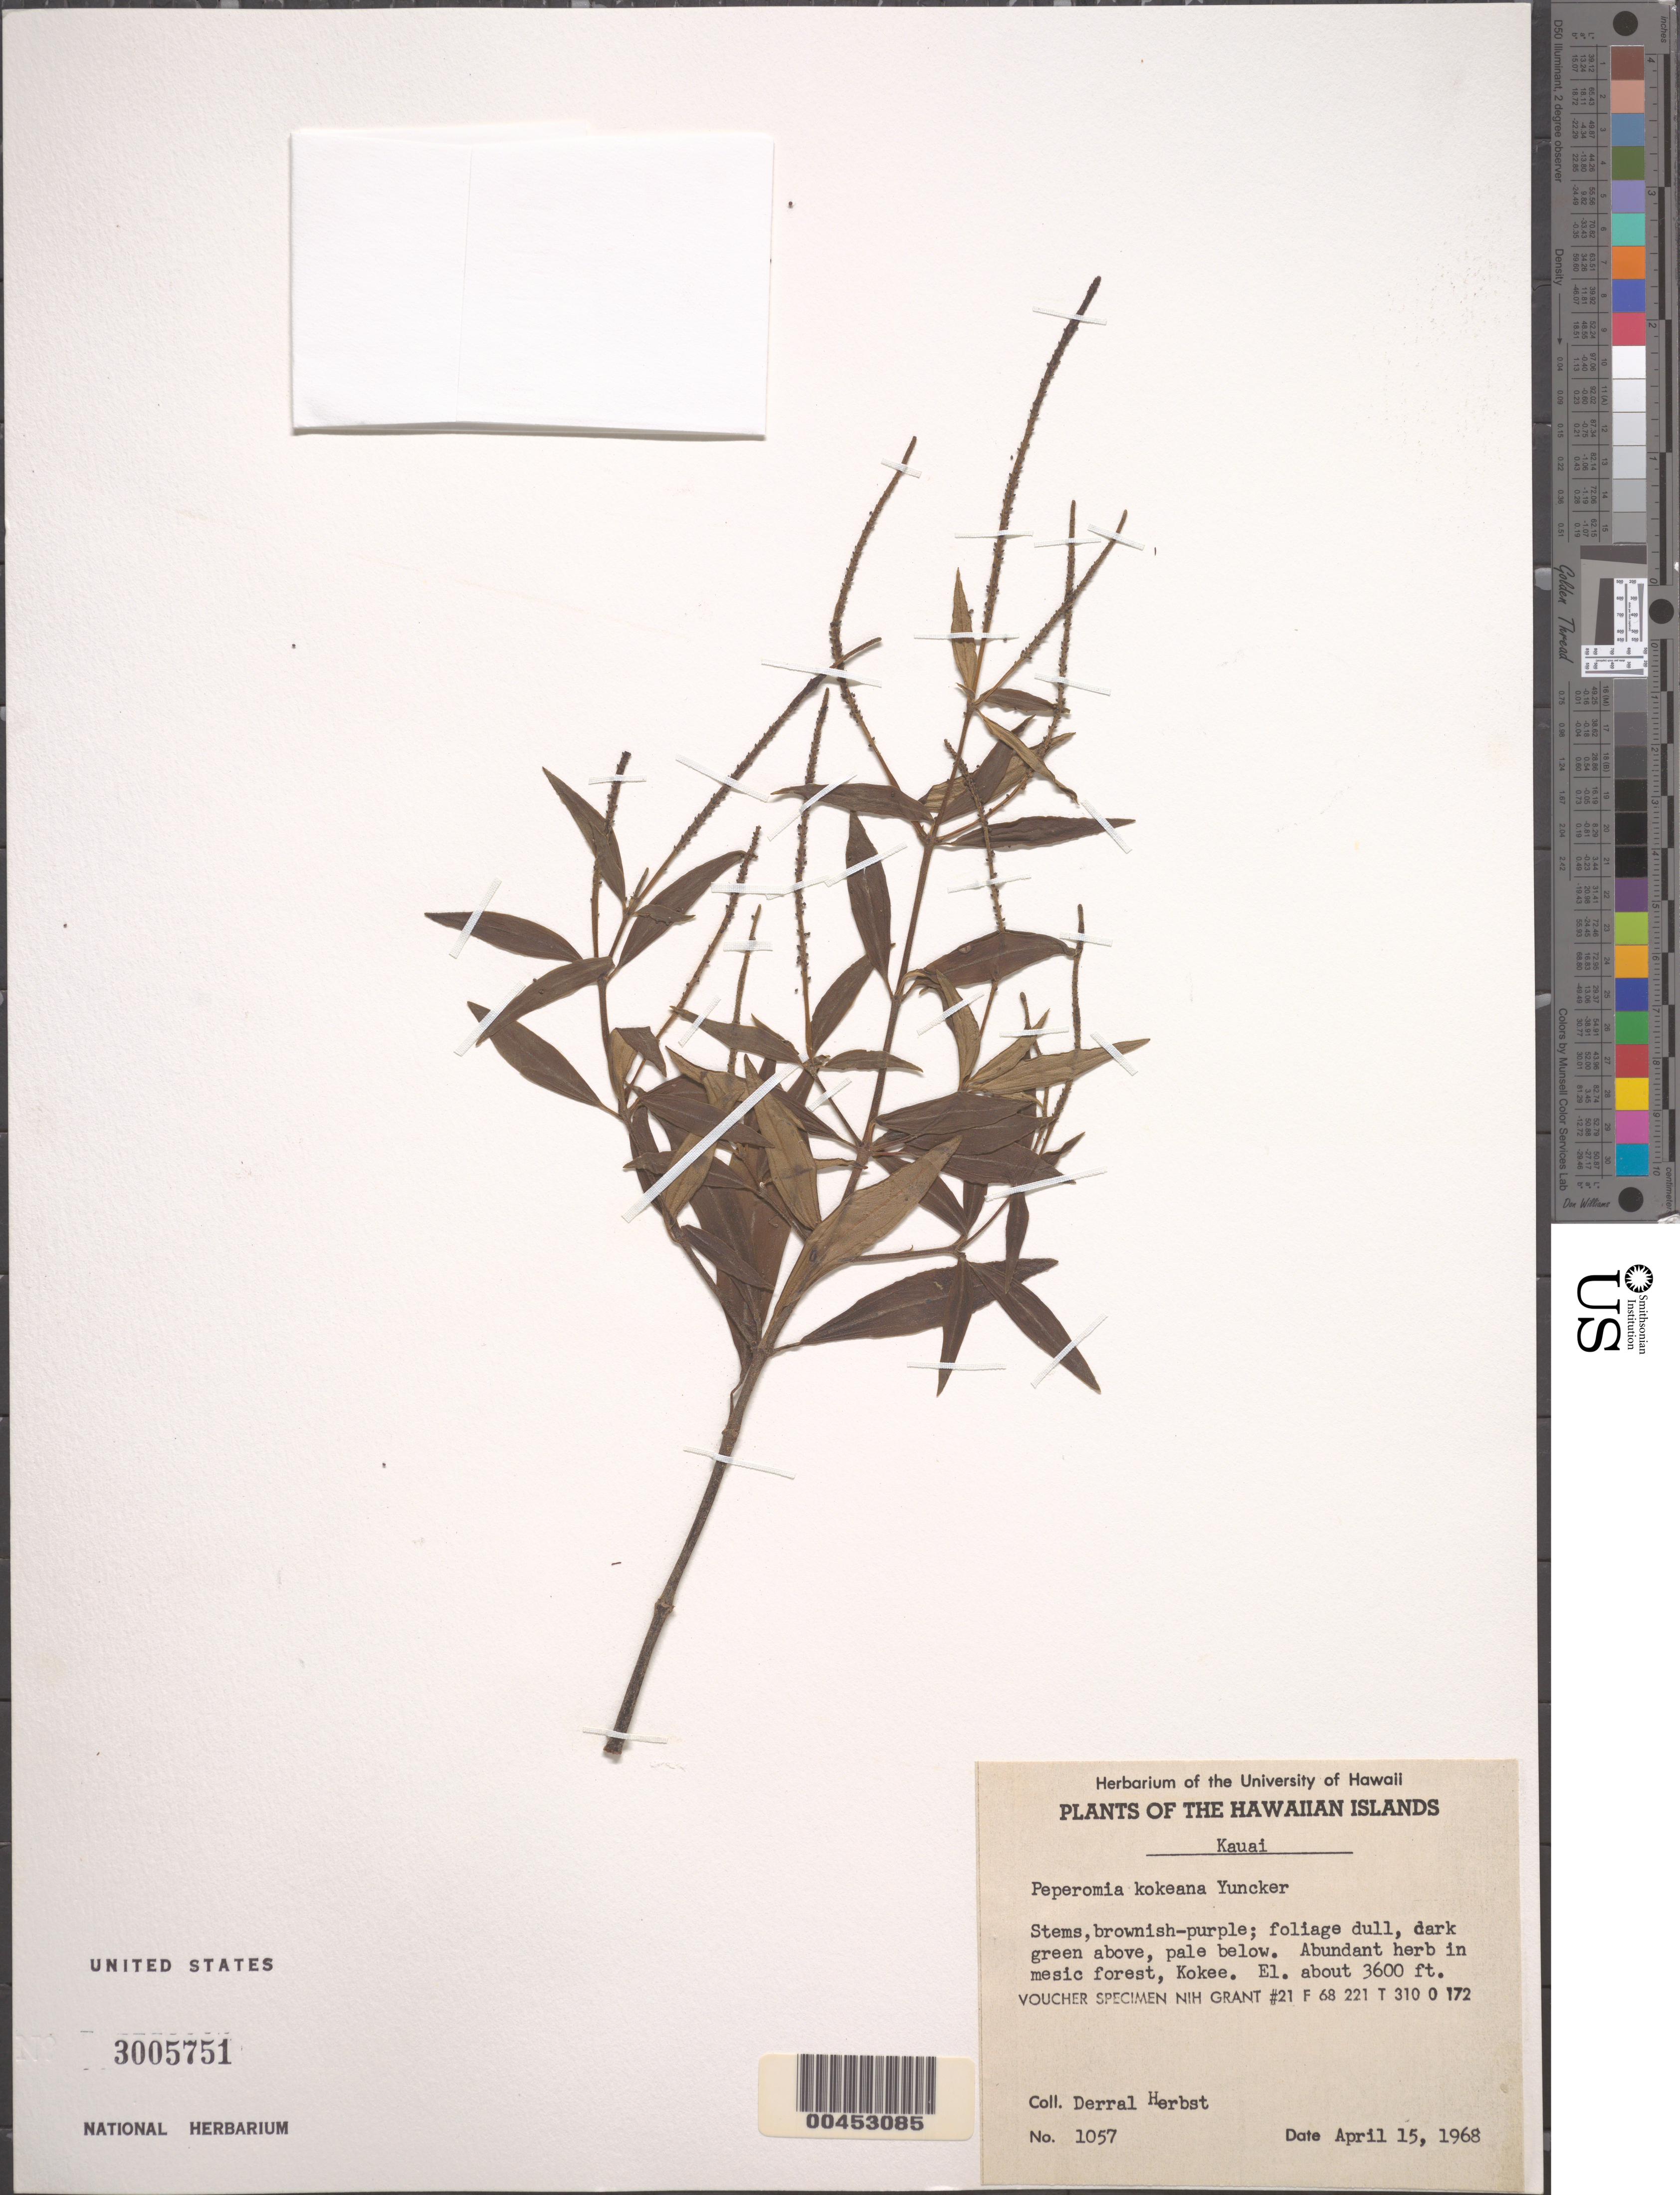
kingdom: Plantae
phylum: Tracheophyta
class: Magnoliopsida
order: Piperales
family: Piperaceae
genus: Peperomia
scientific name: Peperomia kokeana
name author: Yunck.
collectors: D. R. Herbst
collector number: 1057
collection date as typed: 15 Apr 1968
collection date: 1968-04-15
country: United States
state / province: Hawaii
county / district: Kauai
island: Kaua'i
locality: Kokee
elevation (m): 1097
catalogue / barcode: US 3005751